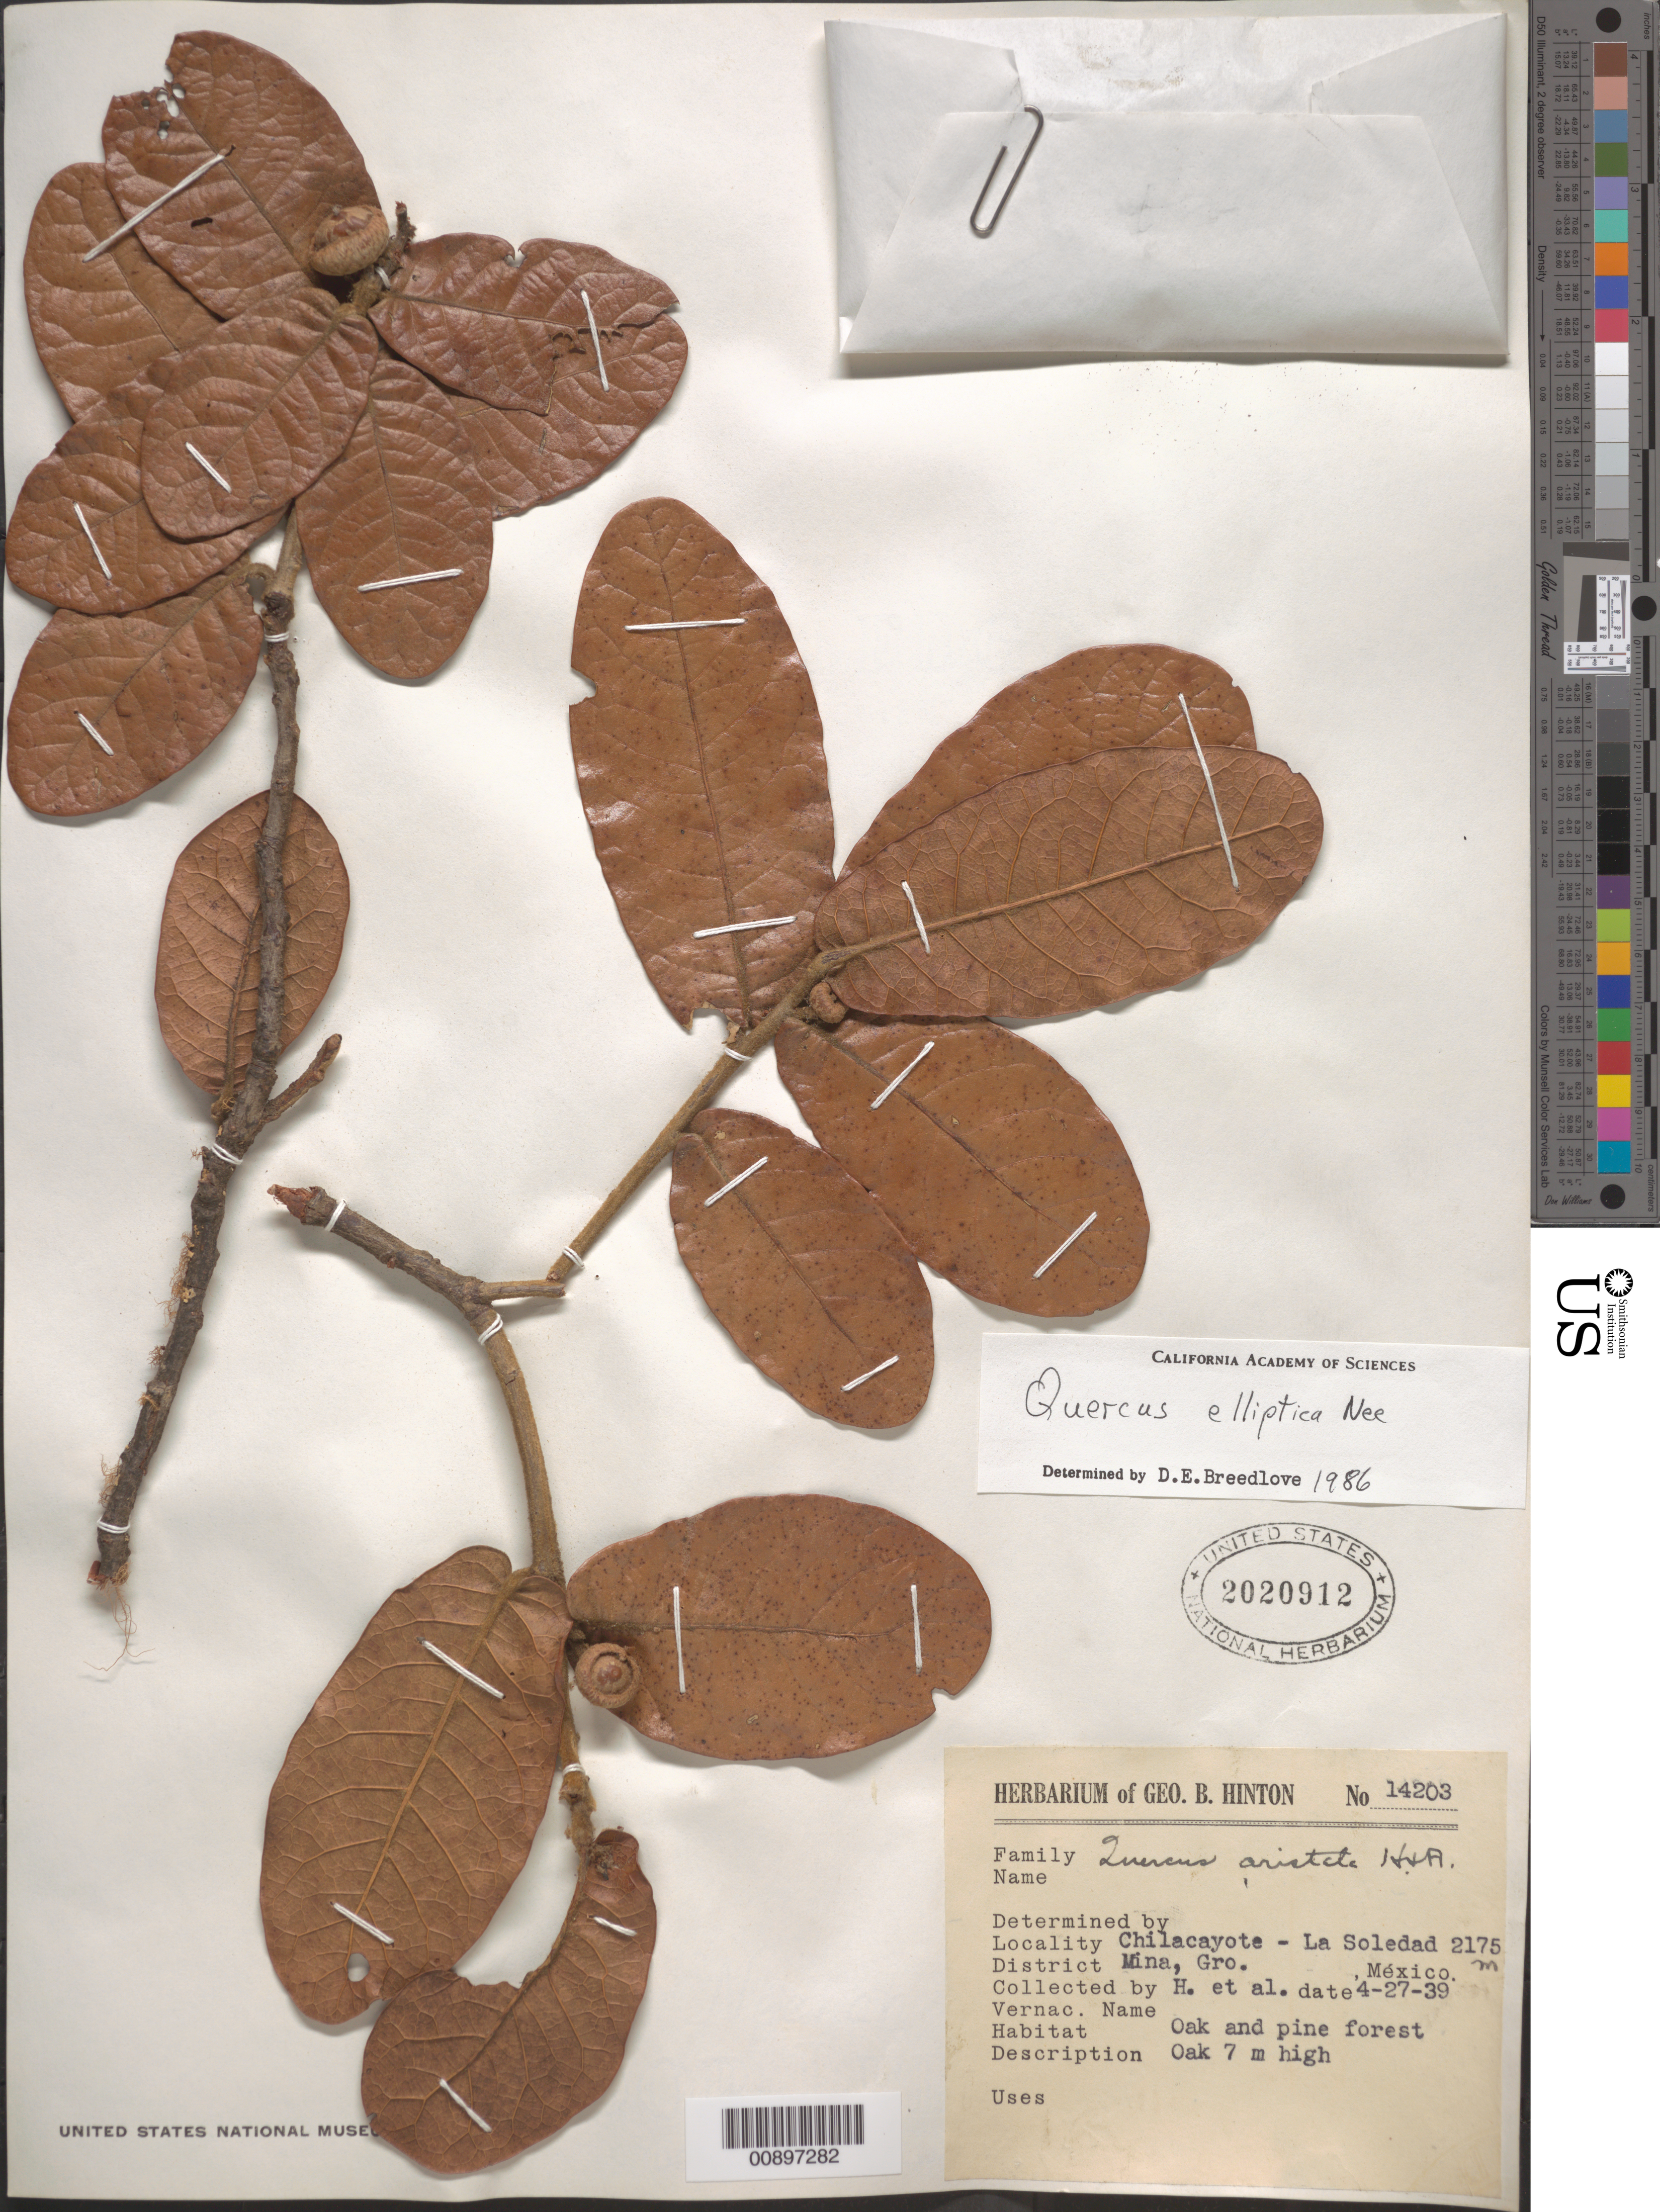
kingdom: Plantae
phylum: Tracheophyta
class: Magnoliopsida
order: Fagales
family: Fagaceae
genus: Quercus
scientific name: Quercus elliptica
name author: Née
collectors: G. B. Hinton & et al.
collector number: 14203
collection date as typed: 27 Apr 1939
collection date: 1939-04-27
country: Mexico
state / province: Guerrero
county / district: Mina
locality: Chilacayote - La Soledad, District Mina, Guerrero.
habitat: Oak and pine forest.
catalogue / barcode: US 2020912